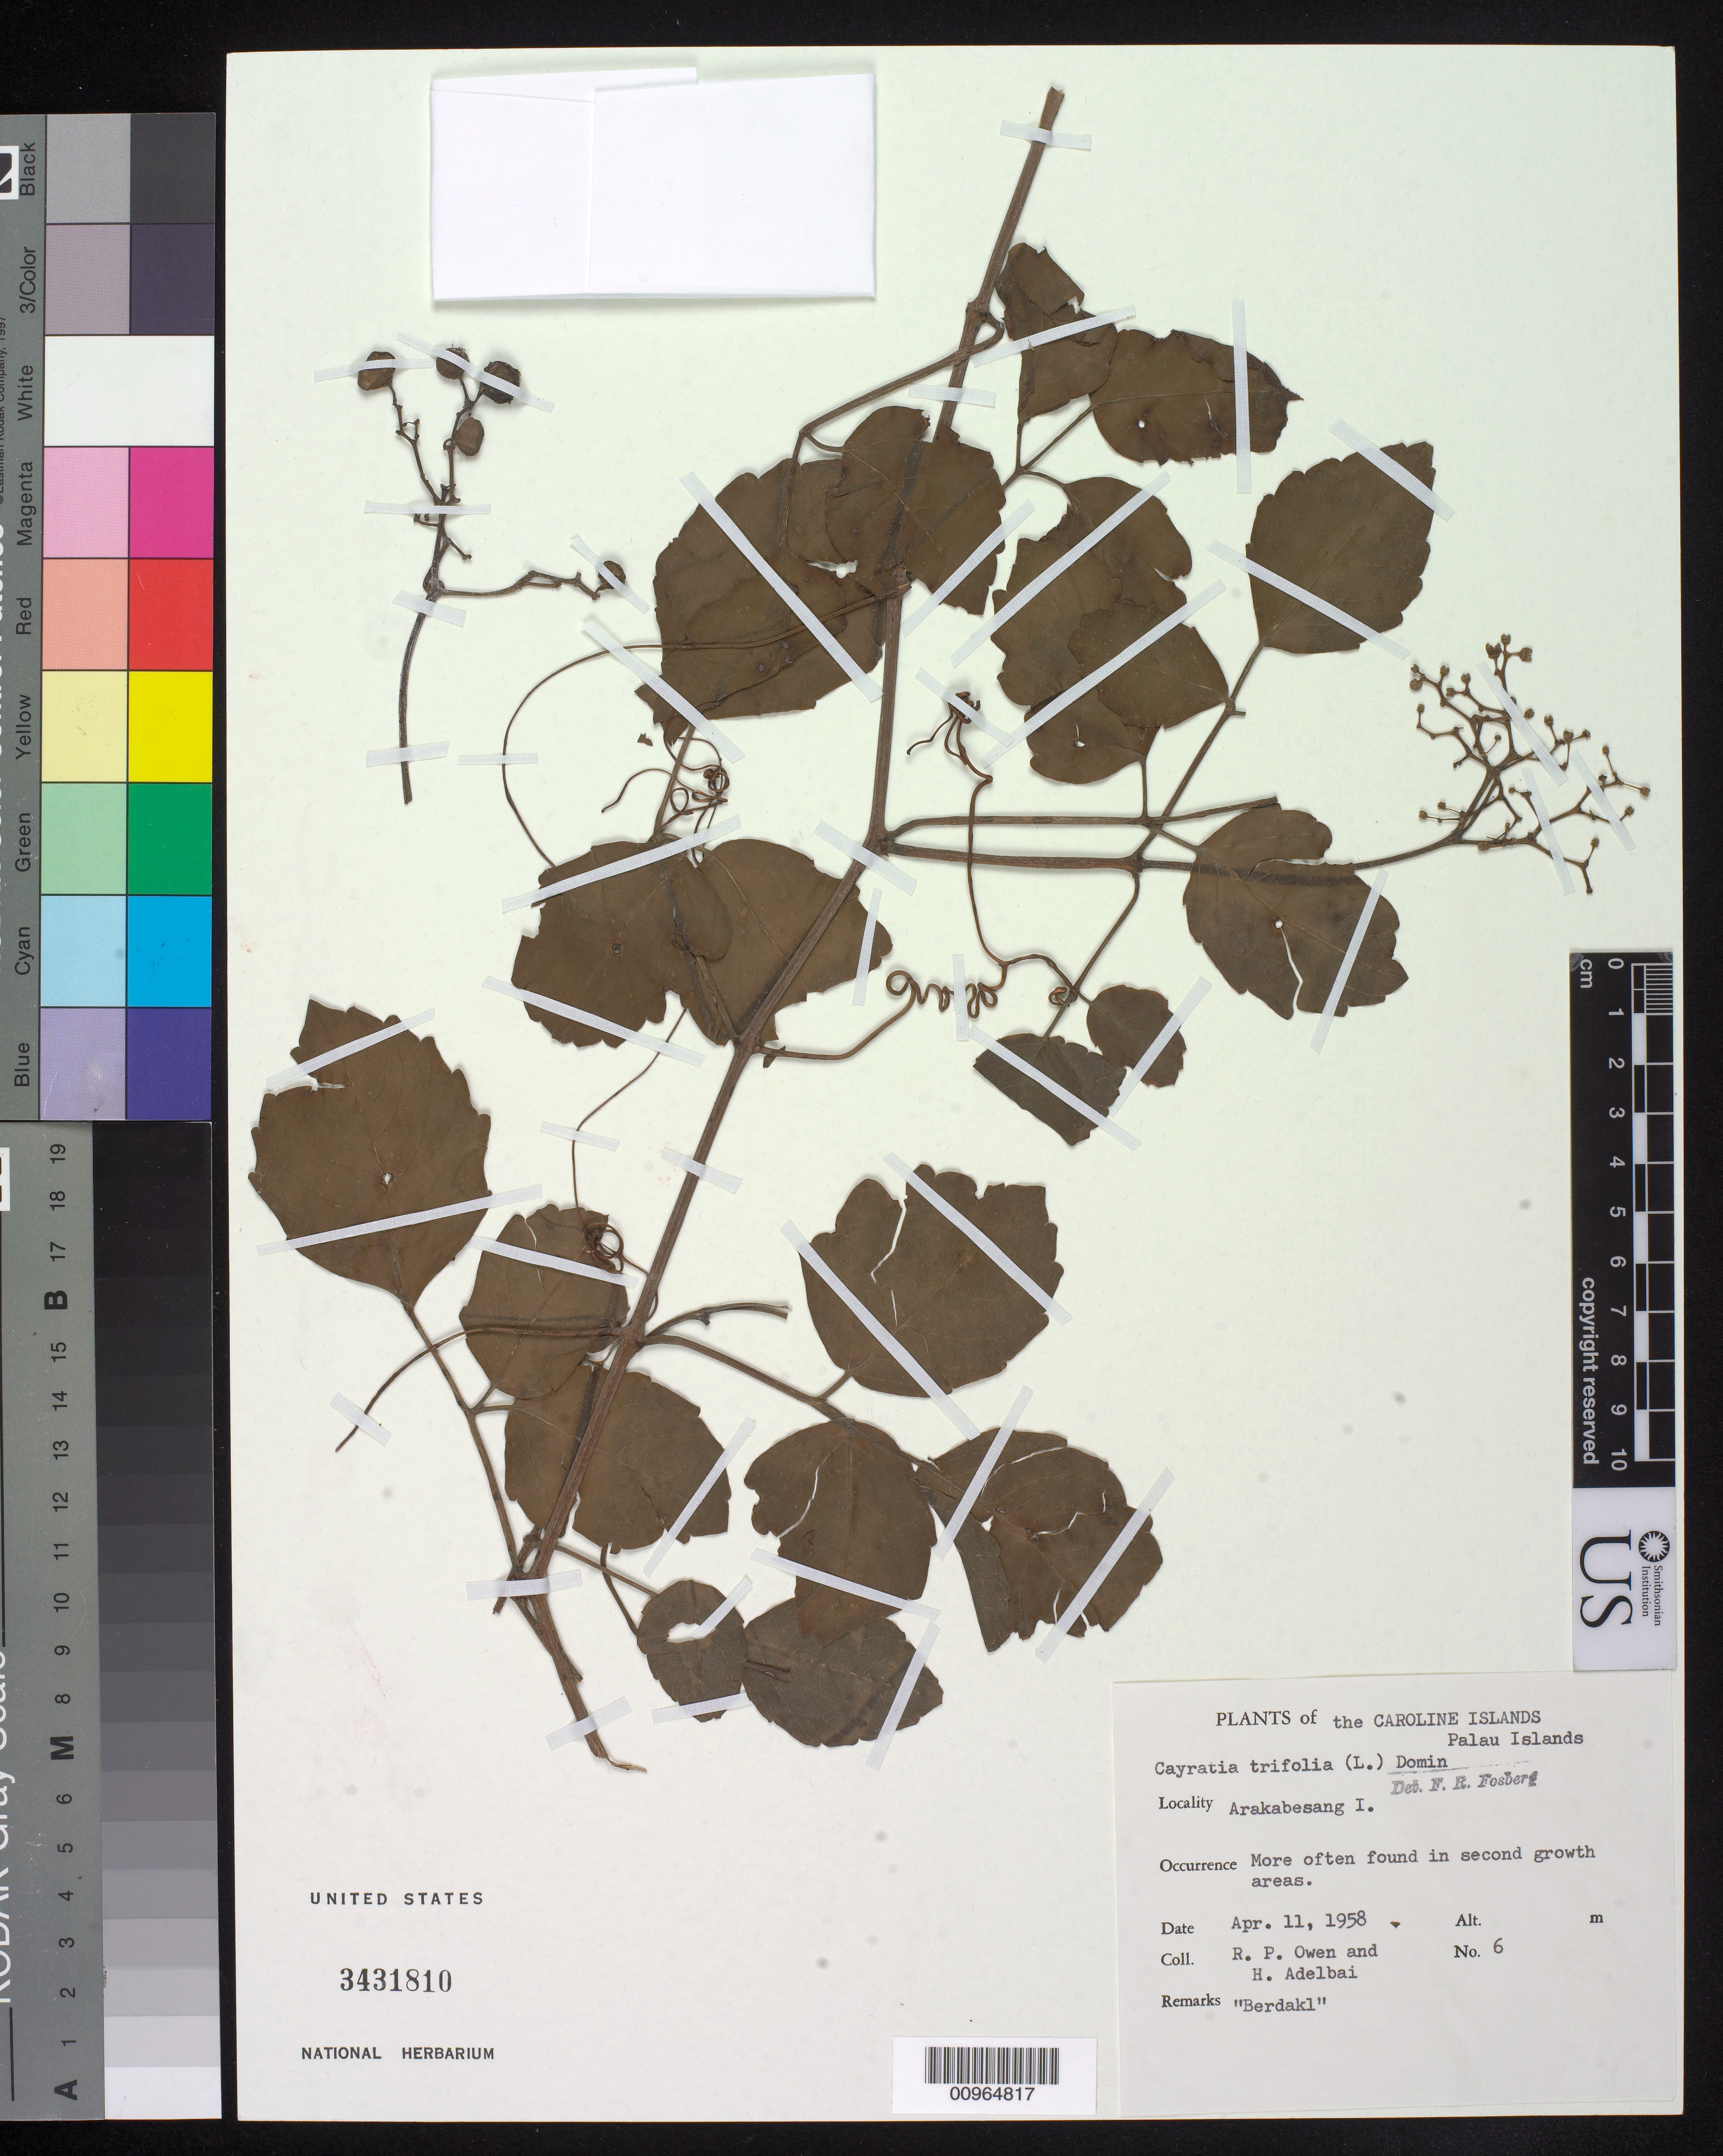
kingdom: Plantae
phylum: Tracheophyta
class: Magnoliopsida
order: Vitales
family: Vitaceae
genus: Causonis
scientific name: Causonis trifolia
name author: (L.) Mabb. & J. Wen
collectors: R. Owen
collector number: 6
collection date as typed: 11 Apr 1958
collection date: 1958-04-11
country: Palau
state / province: Koror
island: Ngerekebesang [Arakabesan]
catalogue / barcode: US 3431810